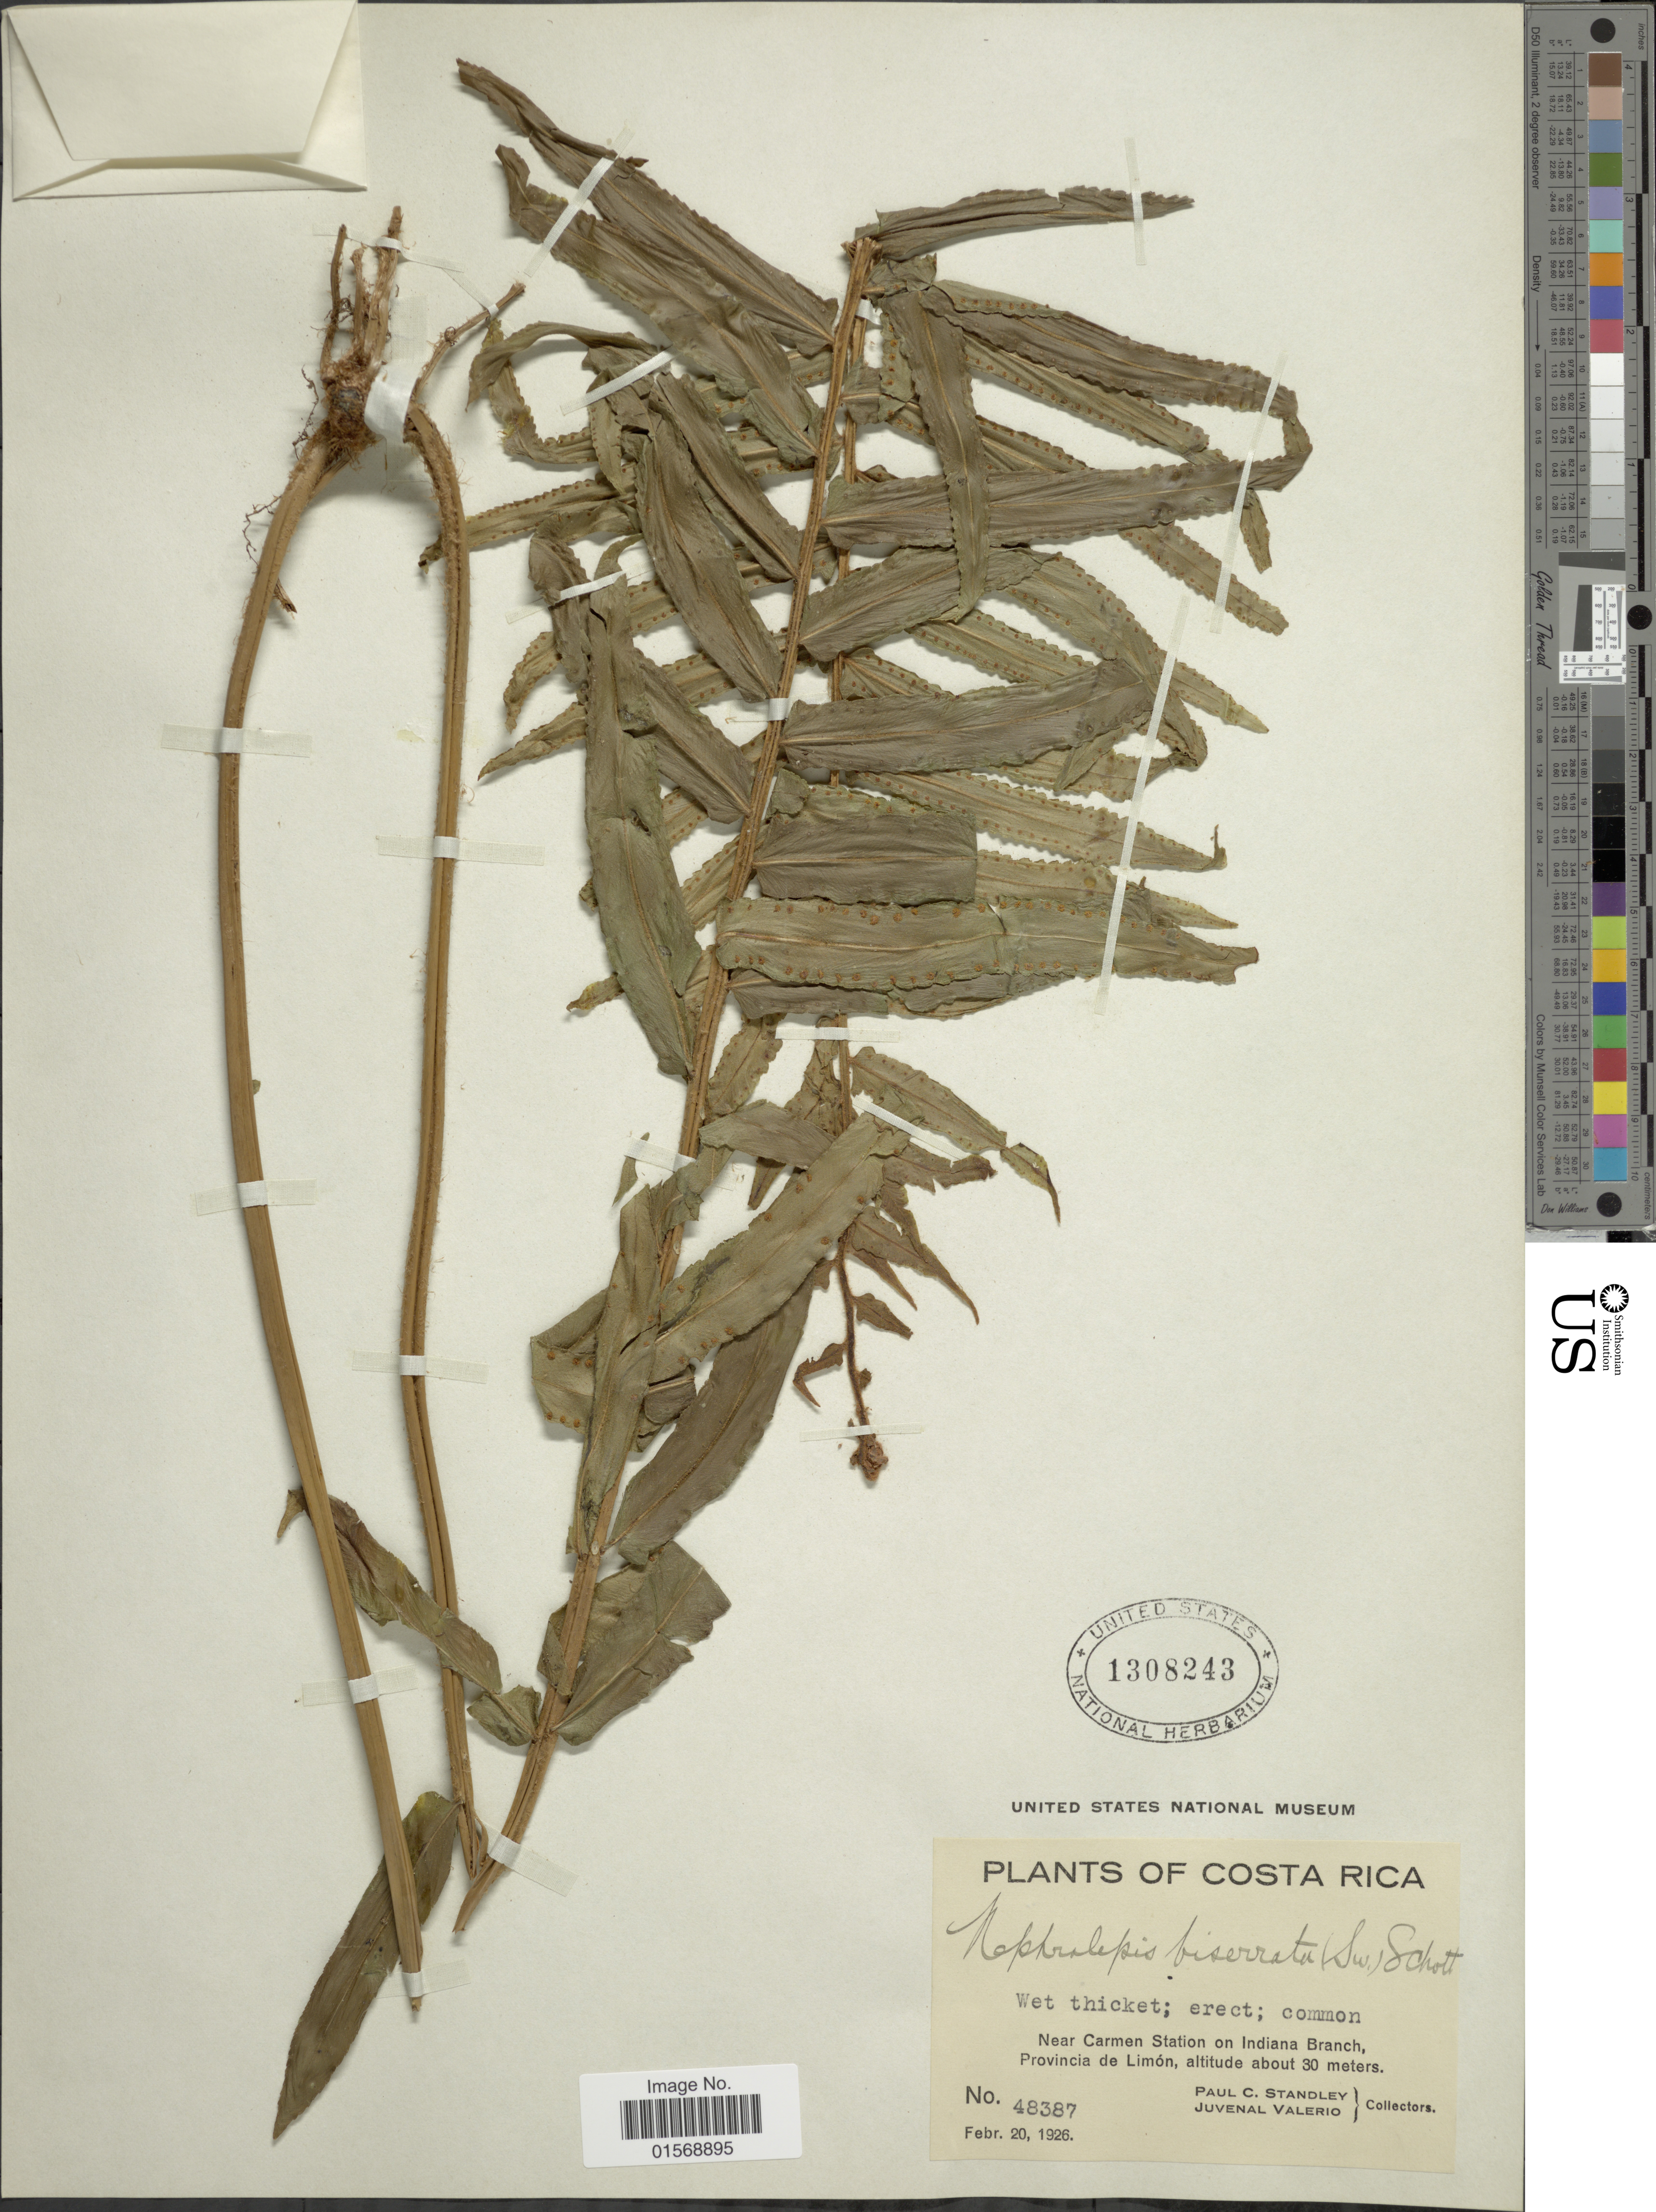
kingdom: Plantae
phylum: Tracheophyta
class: Polypodiopsida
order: Polypodiales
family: Nephrolepidaceae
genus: Nephrolepis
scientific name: Nephrolepis biserrata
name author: (Sw.) Schott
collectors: P. C. Standley & J. Valerio R.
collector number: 48387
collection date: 1926-02-20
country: Costa Rica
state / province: Limón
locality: Costa Rica. Near Carmen Station on Indiana Branch, Provincia de Limon.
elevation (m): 30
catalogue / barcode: US 1308243